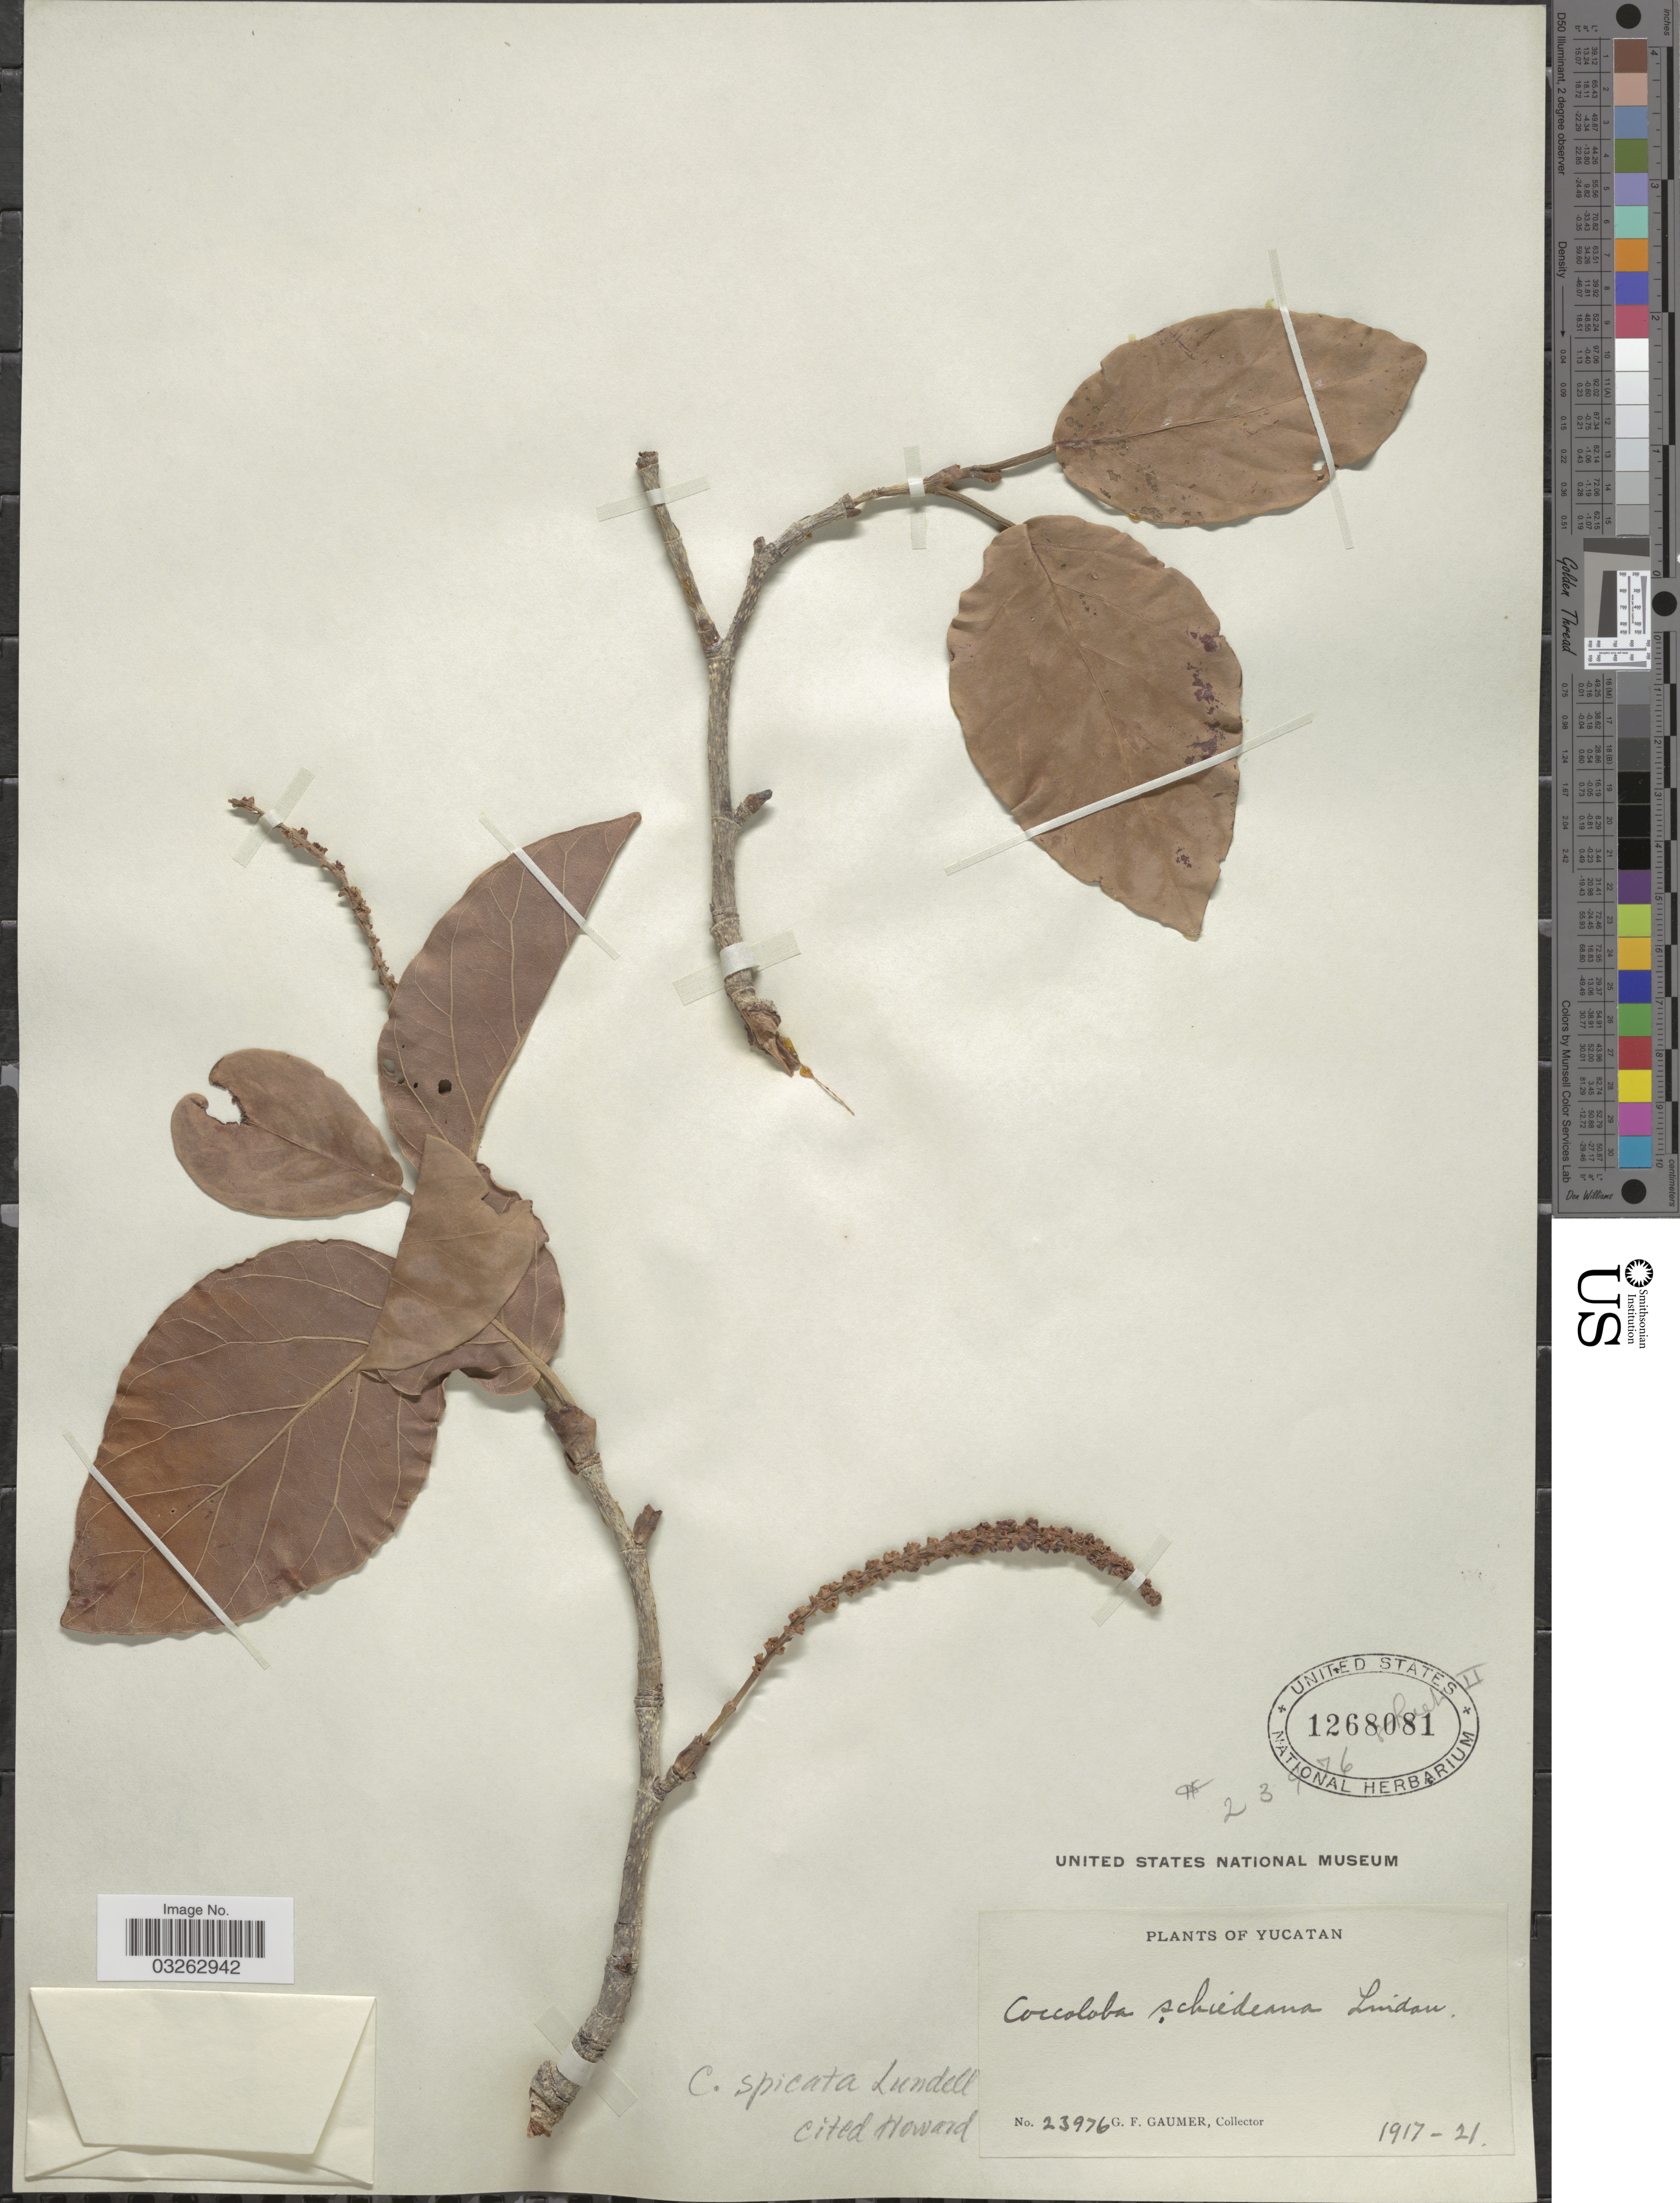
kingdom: Plantae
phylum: Tracheophyta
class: Magnoliopsida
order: Caryophyllales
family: Polygonaceae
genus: Coccoloba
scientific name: Coccoloba spicata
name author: Lundell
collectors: G. F. Gaumer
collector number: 23976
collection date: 1917/1921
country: Mexico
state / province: Yucatán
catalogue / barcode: US 1268081